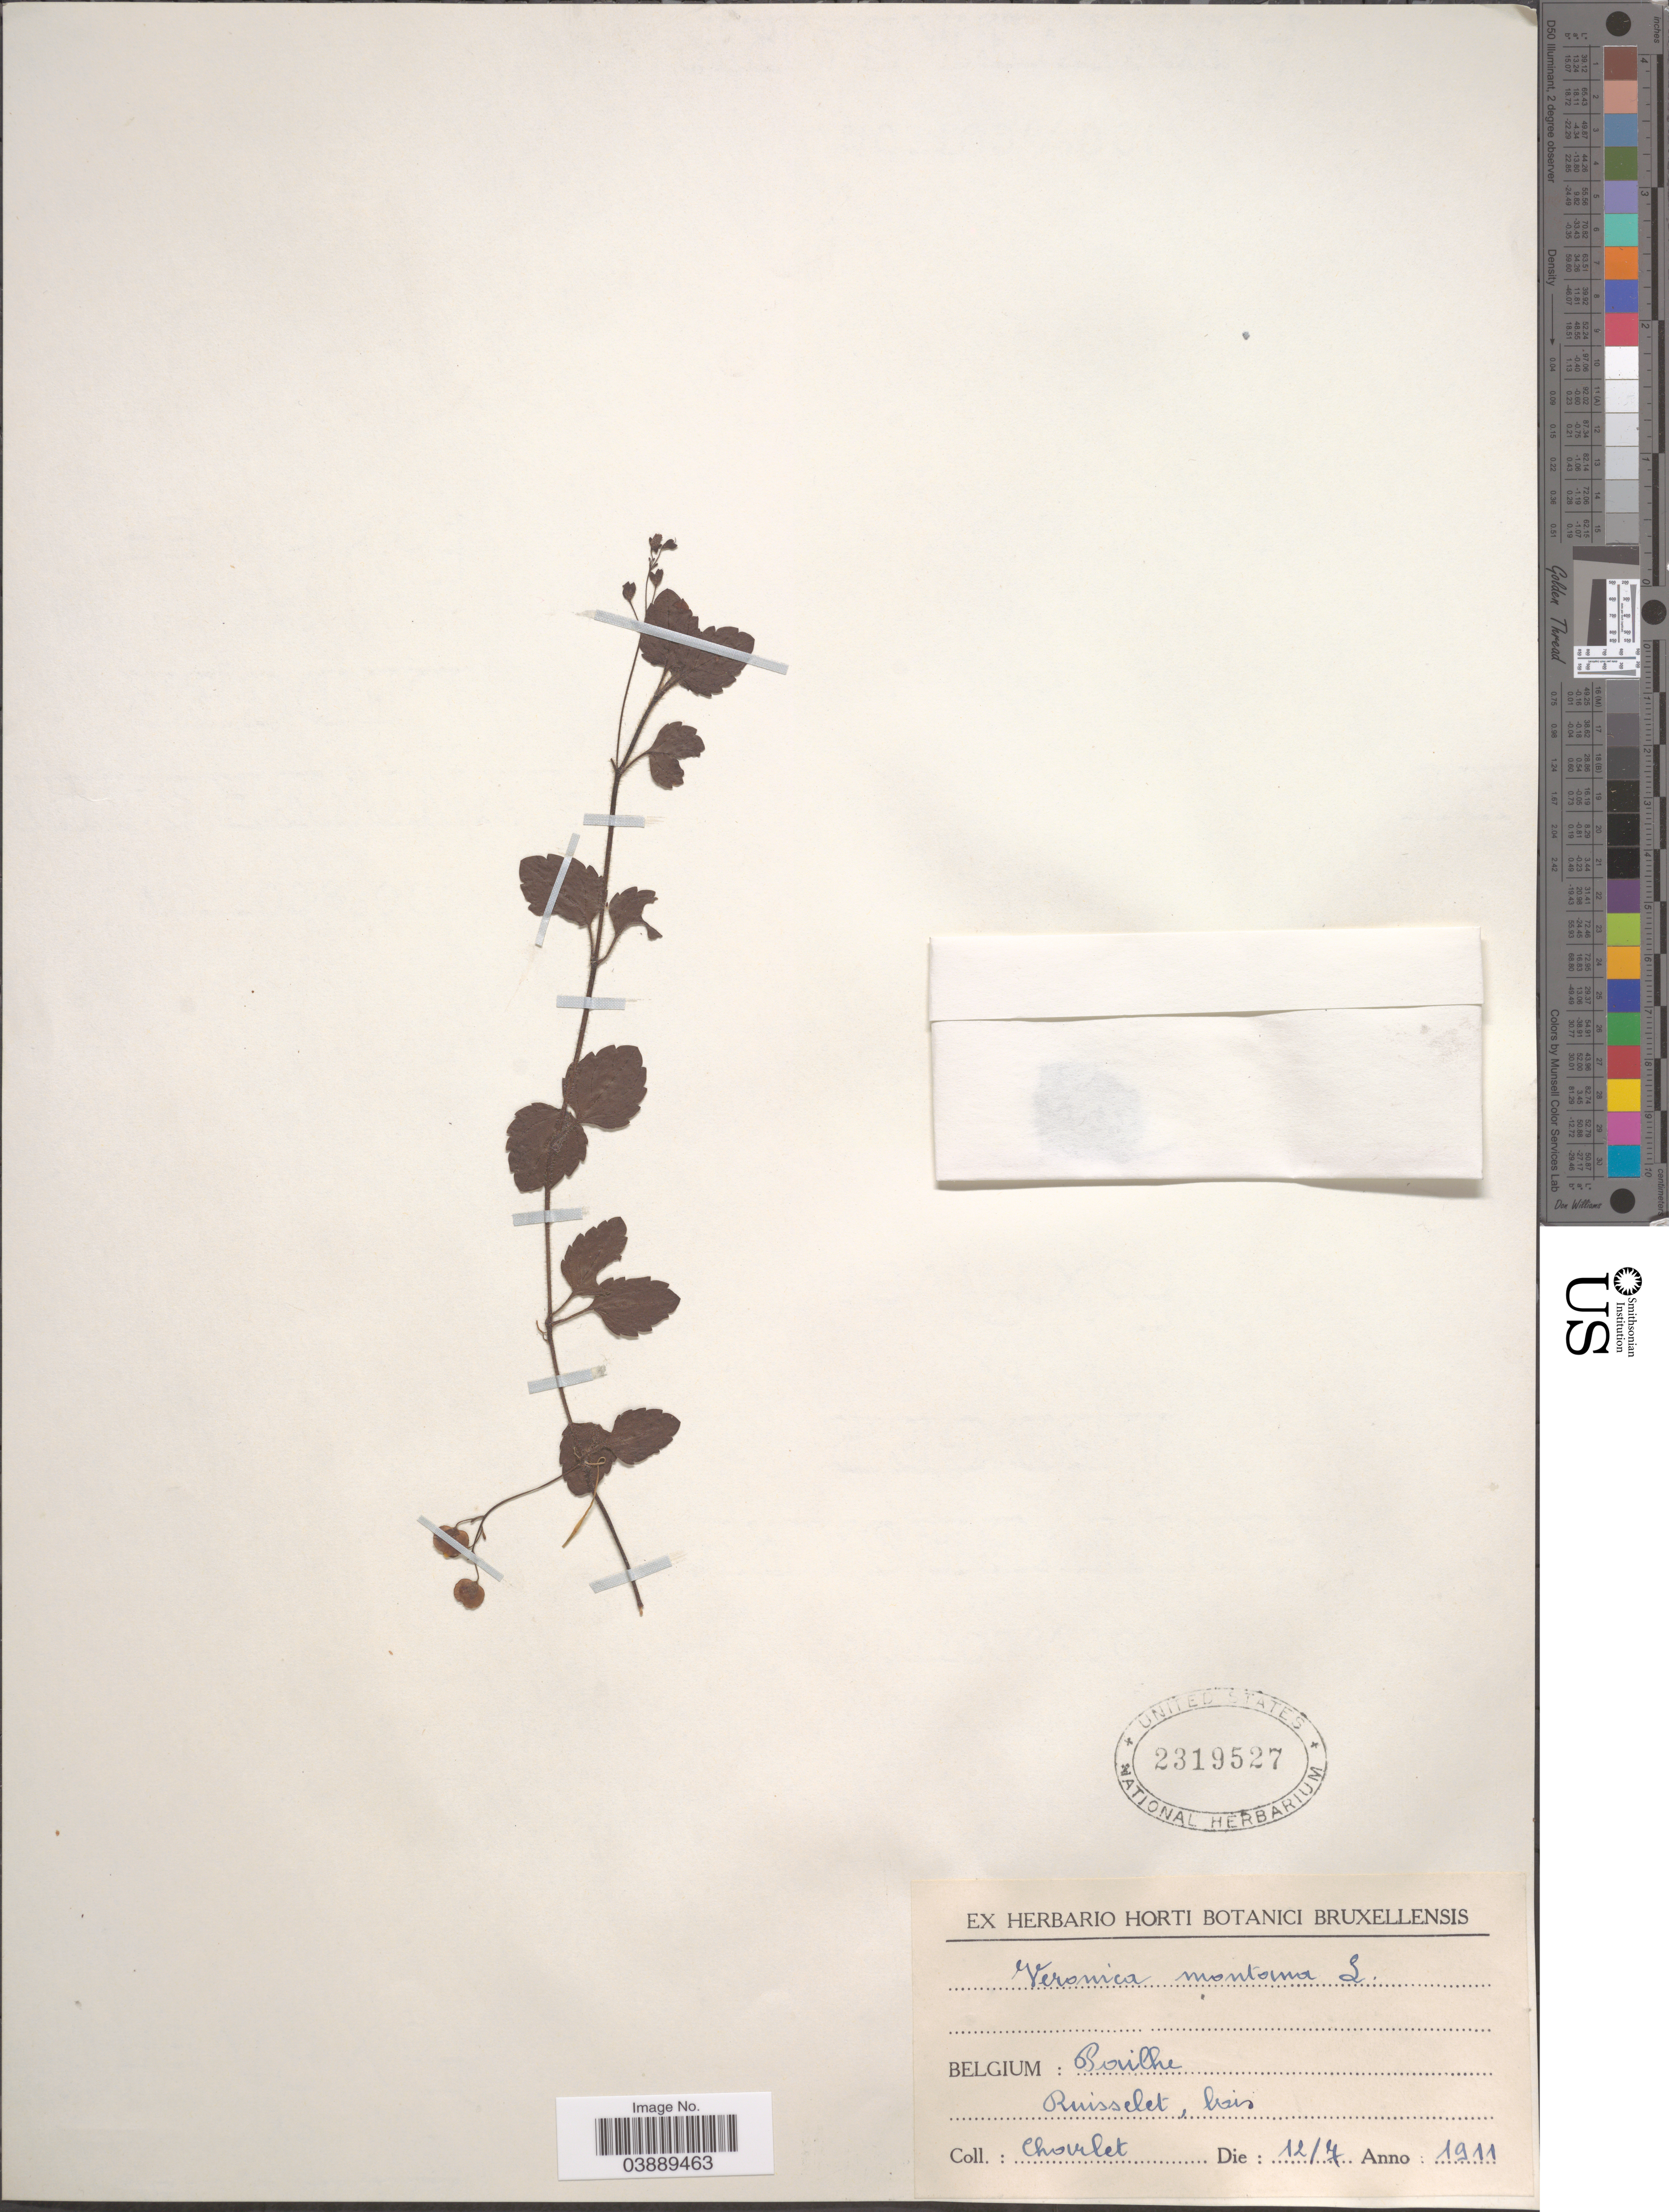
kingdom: Plantae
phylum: Tracheophyta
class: Magnoliopsida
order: Lamiales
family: Plantaginaceae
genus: Veronica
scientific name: Veronica montana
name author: L.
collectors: Charlet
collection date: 1911-07-12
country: Belgium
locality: Poulhe. Ruisselet.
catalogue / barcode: US 2319527